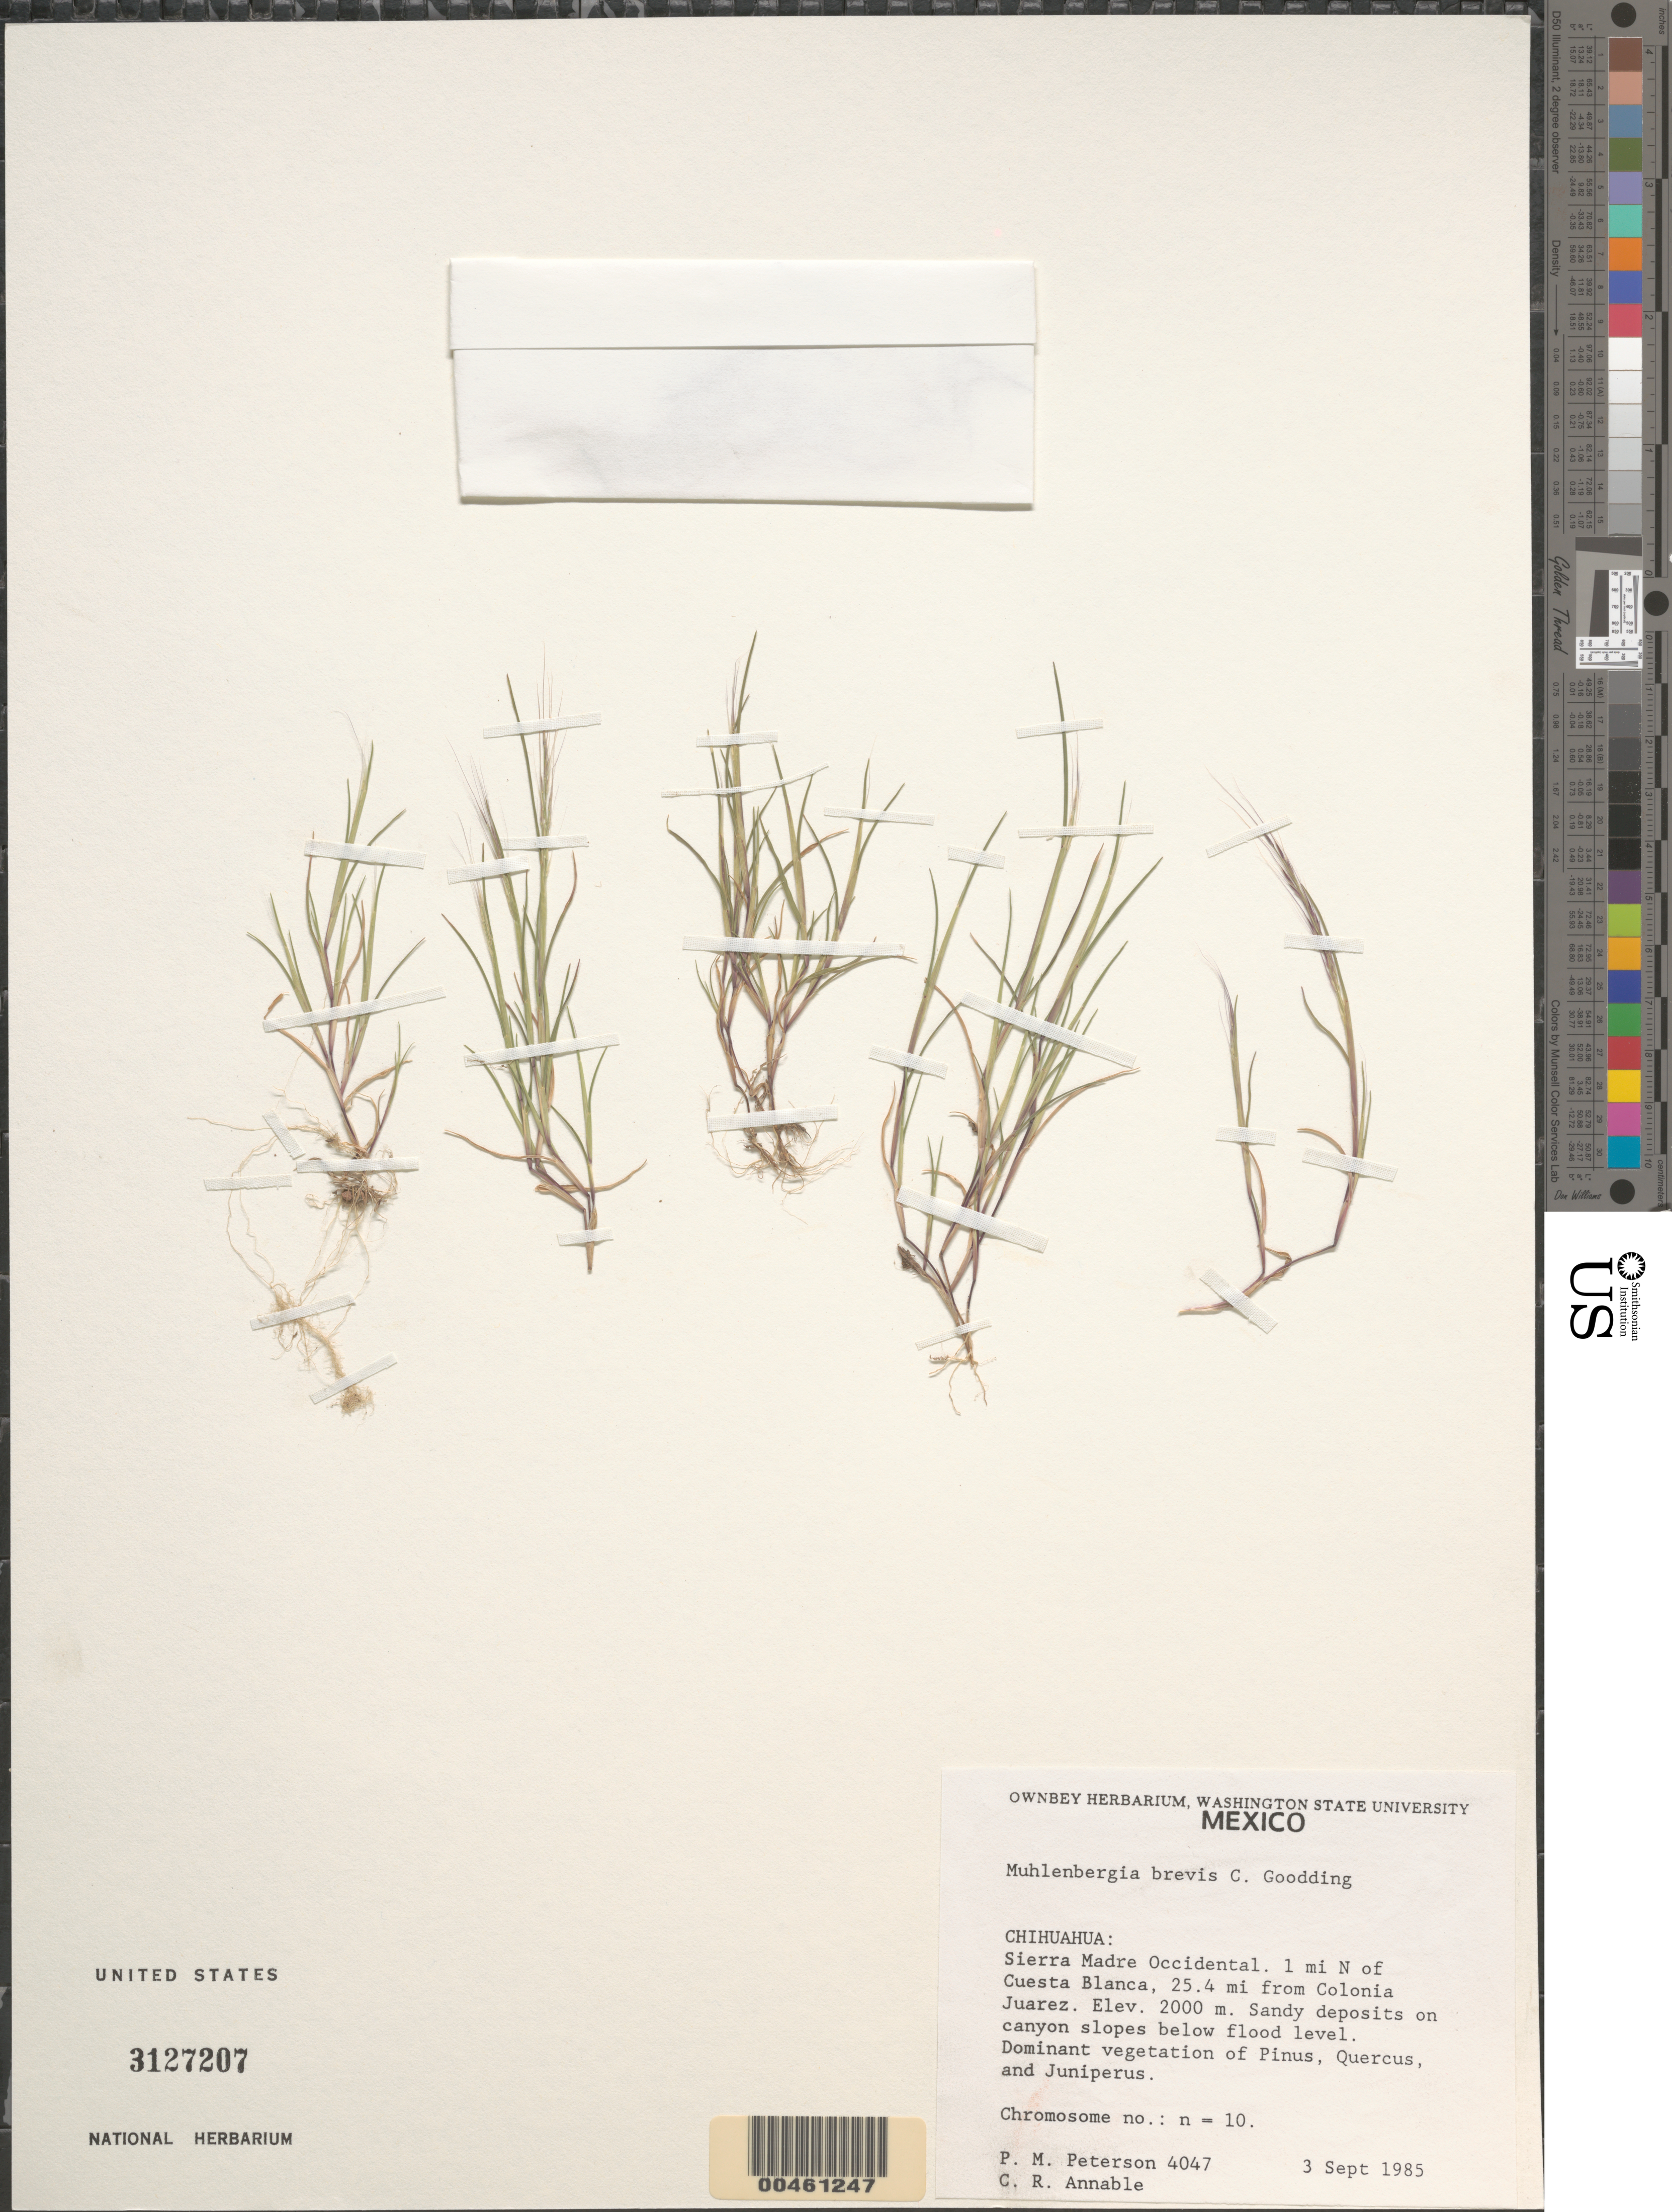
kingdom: Plantae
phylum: Tracheophyta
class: Liliopsida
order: Poales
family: Poaceae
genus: Muhlenbergia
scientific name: Muhlenbergia brevis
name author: C.O. Goodd.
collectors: P. M. Peterson & C. R. Annable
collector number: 04047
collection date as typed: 03 Sep 1985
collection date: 1985-09-03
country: Mexico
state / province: Chihuahua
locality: Sierra Madre Occidental, 1.0 mile N of Cuesta Blanca, 25.4 miles from Colonia Juarez.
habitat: Sandy deposits on canyon slopes below flood level. Dominant vegetation of Pinus, Quercus and Juniperus.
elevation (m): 2000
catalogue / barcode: US 3127207